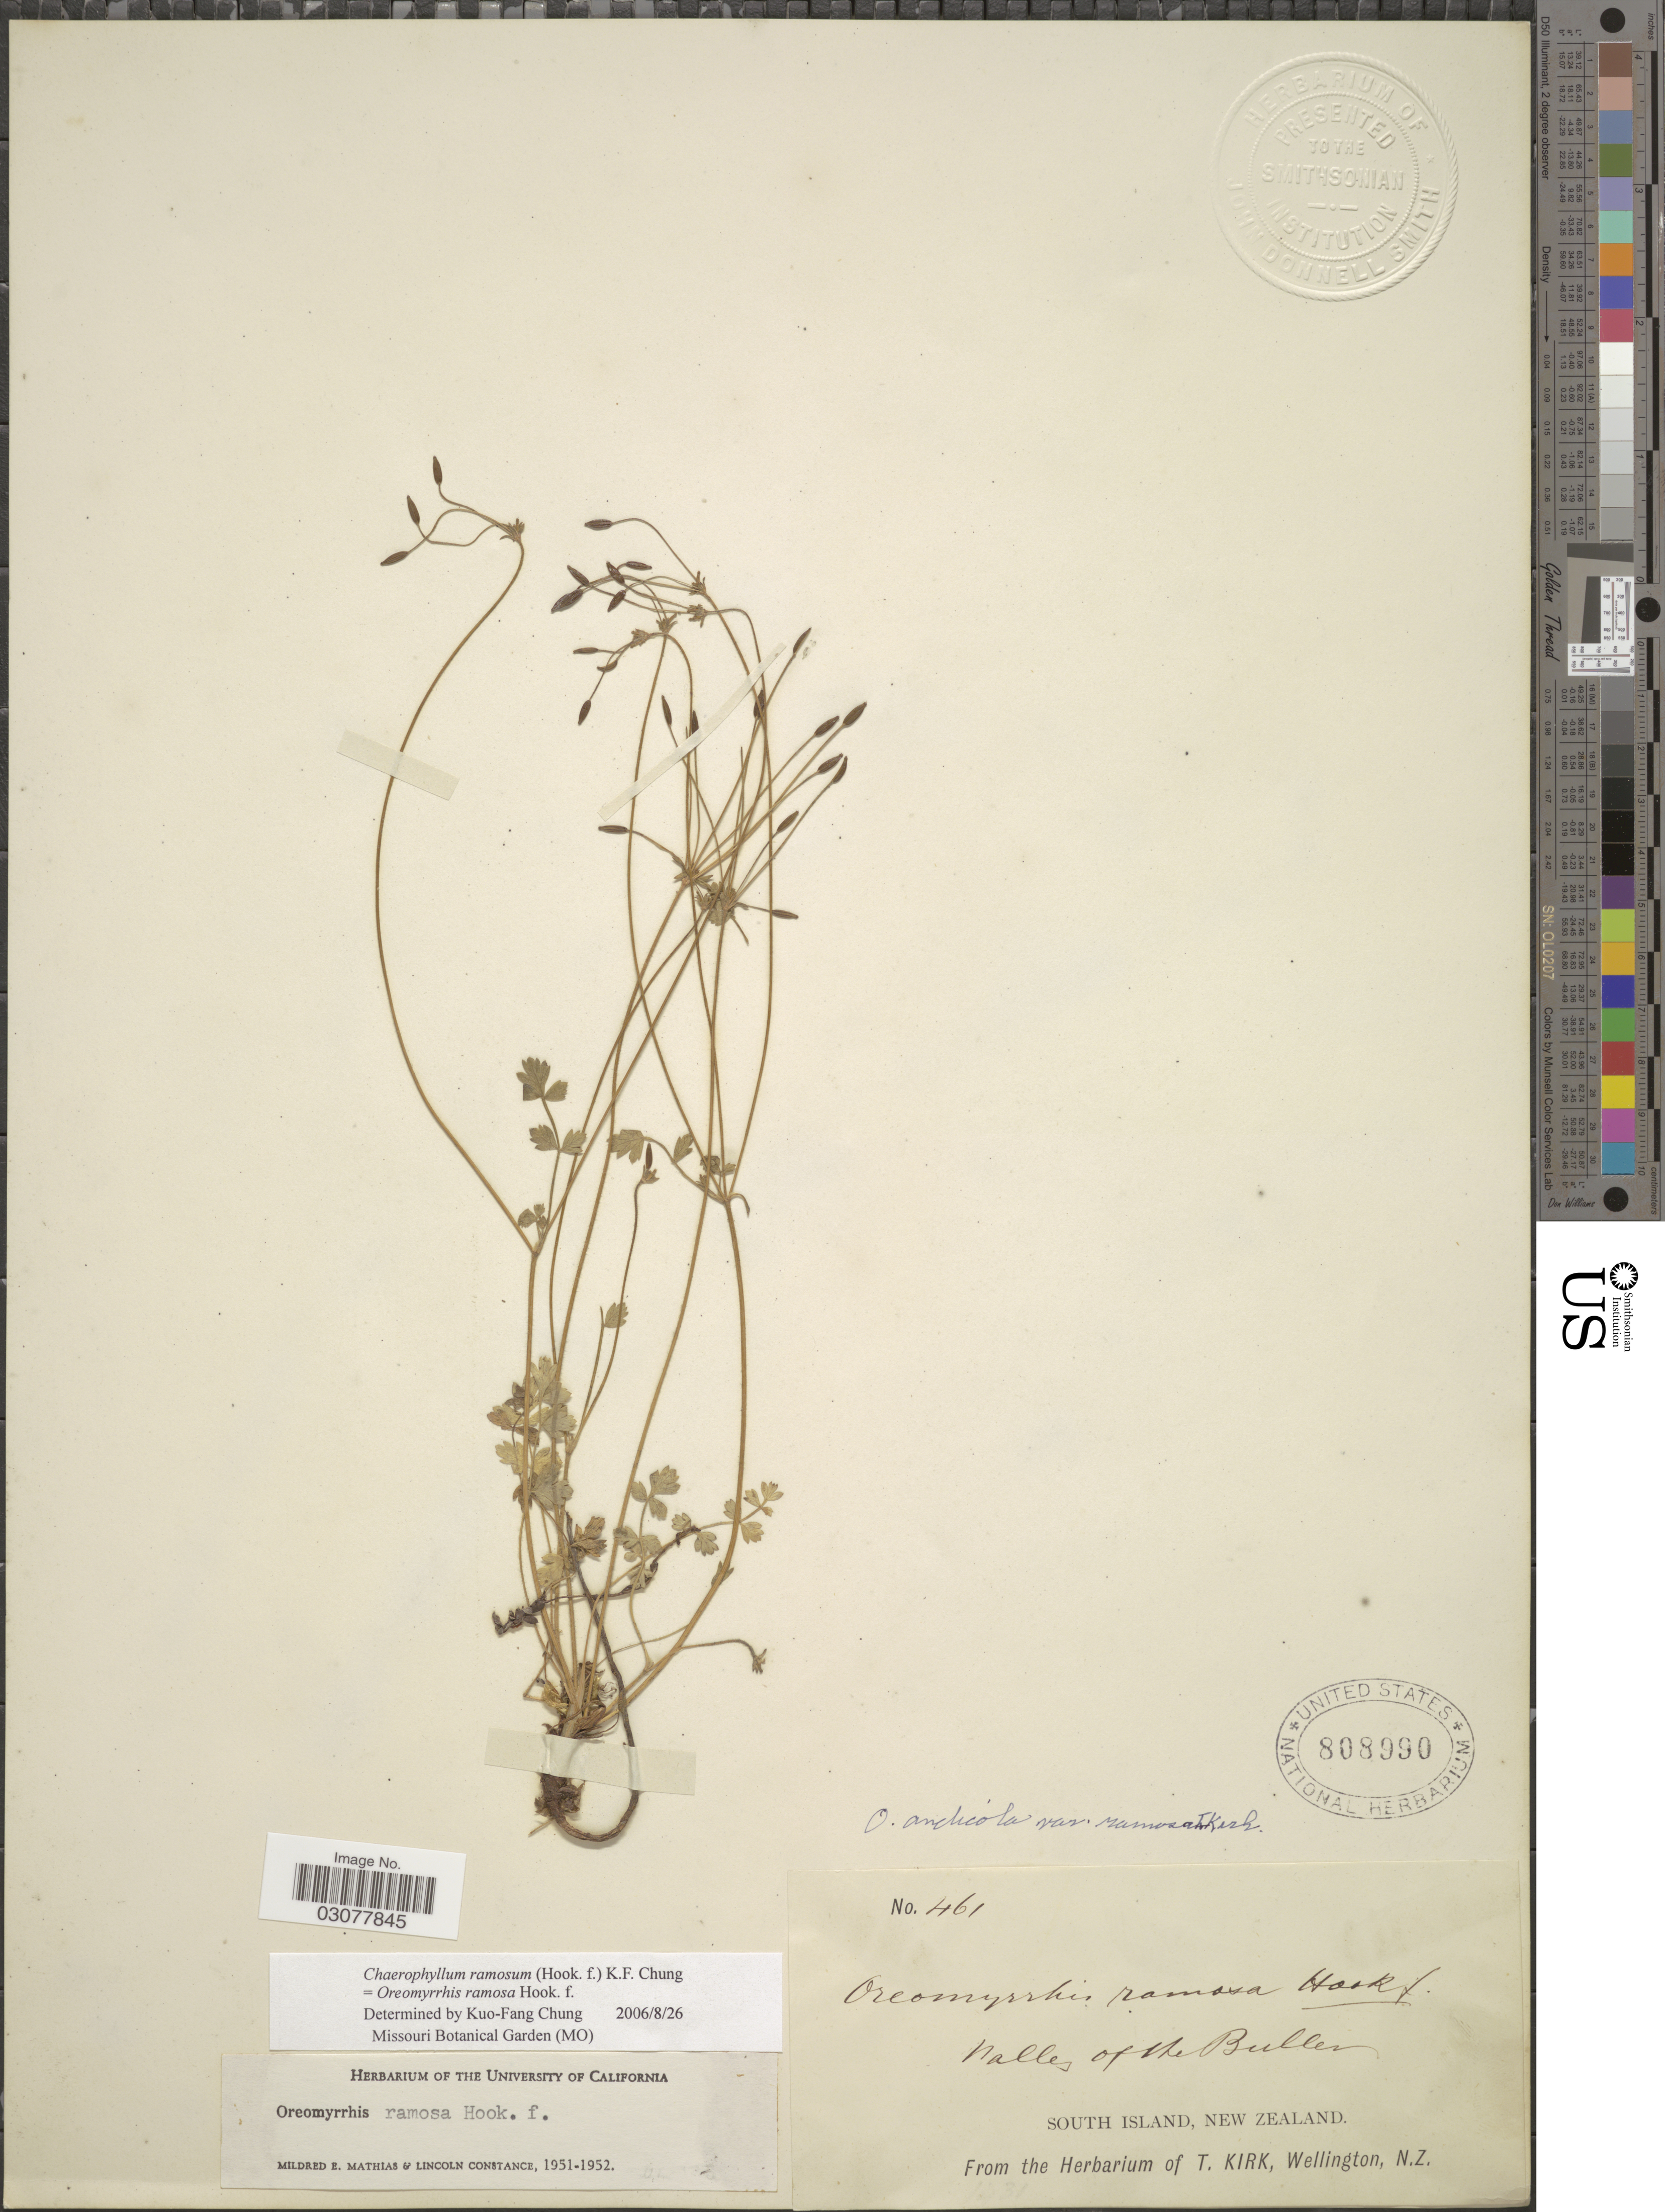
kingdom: Plantae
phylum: Tracheophyta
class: Magnoliopsida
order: Apiales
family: Apiaceae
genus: Chaerophyllum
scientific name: Chaerophyllum ramosum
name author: (Hook. f.) K.F. Chung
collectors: ex Herb. T. Kirk, Wellington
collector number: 461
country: New Zealand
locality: Valley of the Buller, South Island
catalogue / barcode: US 808990